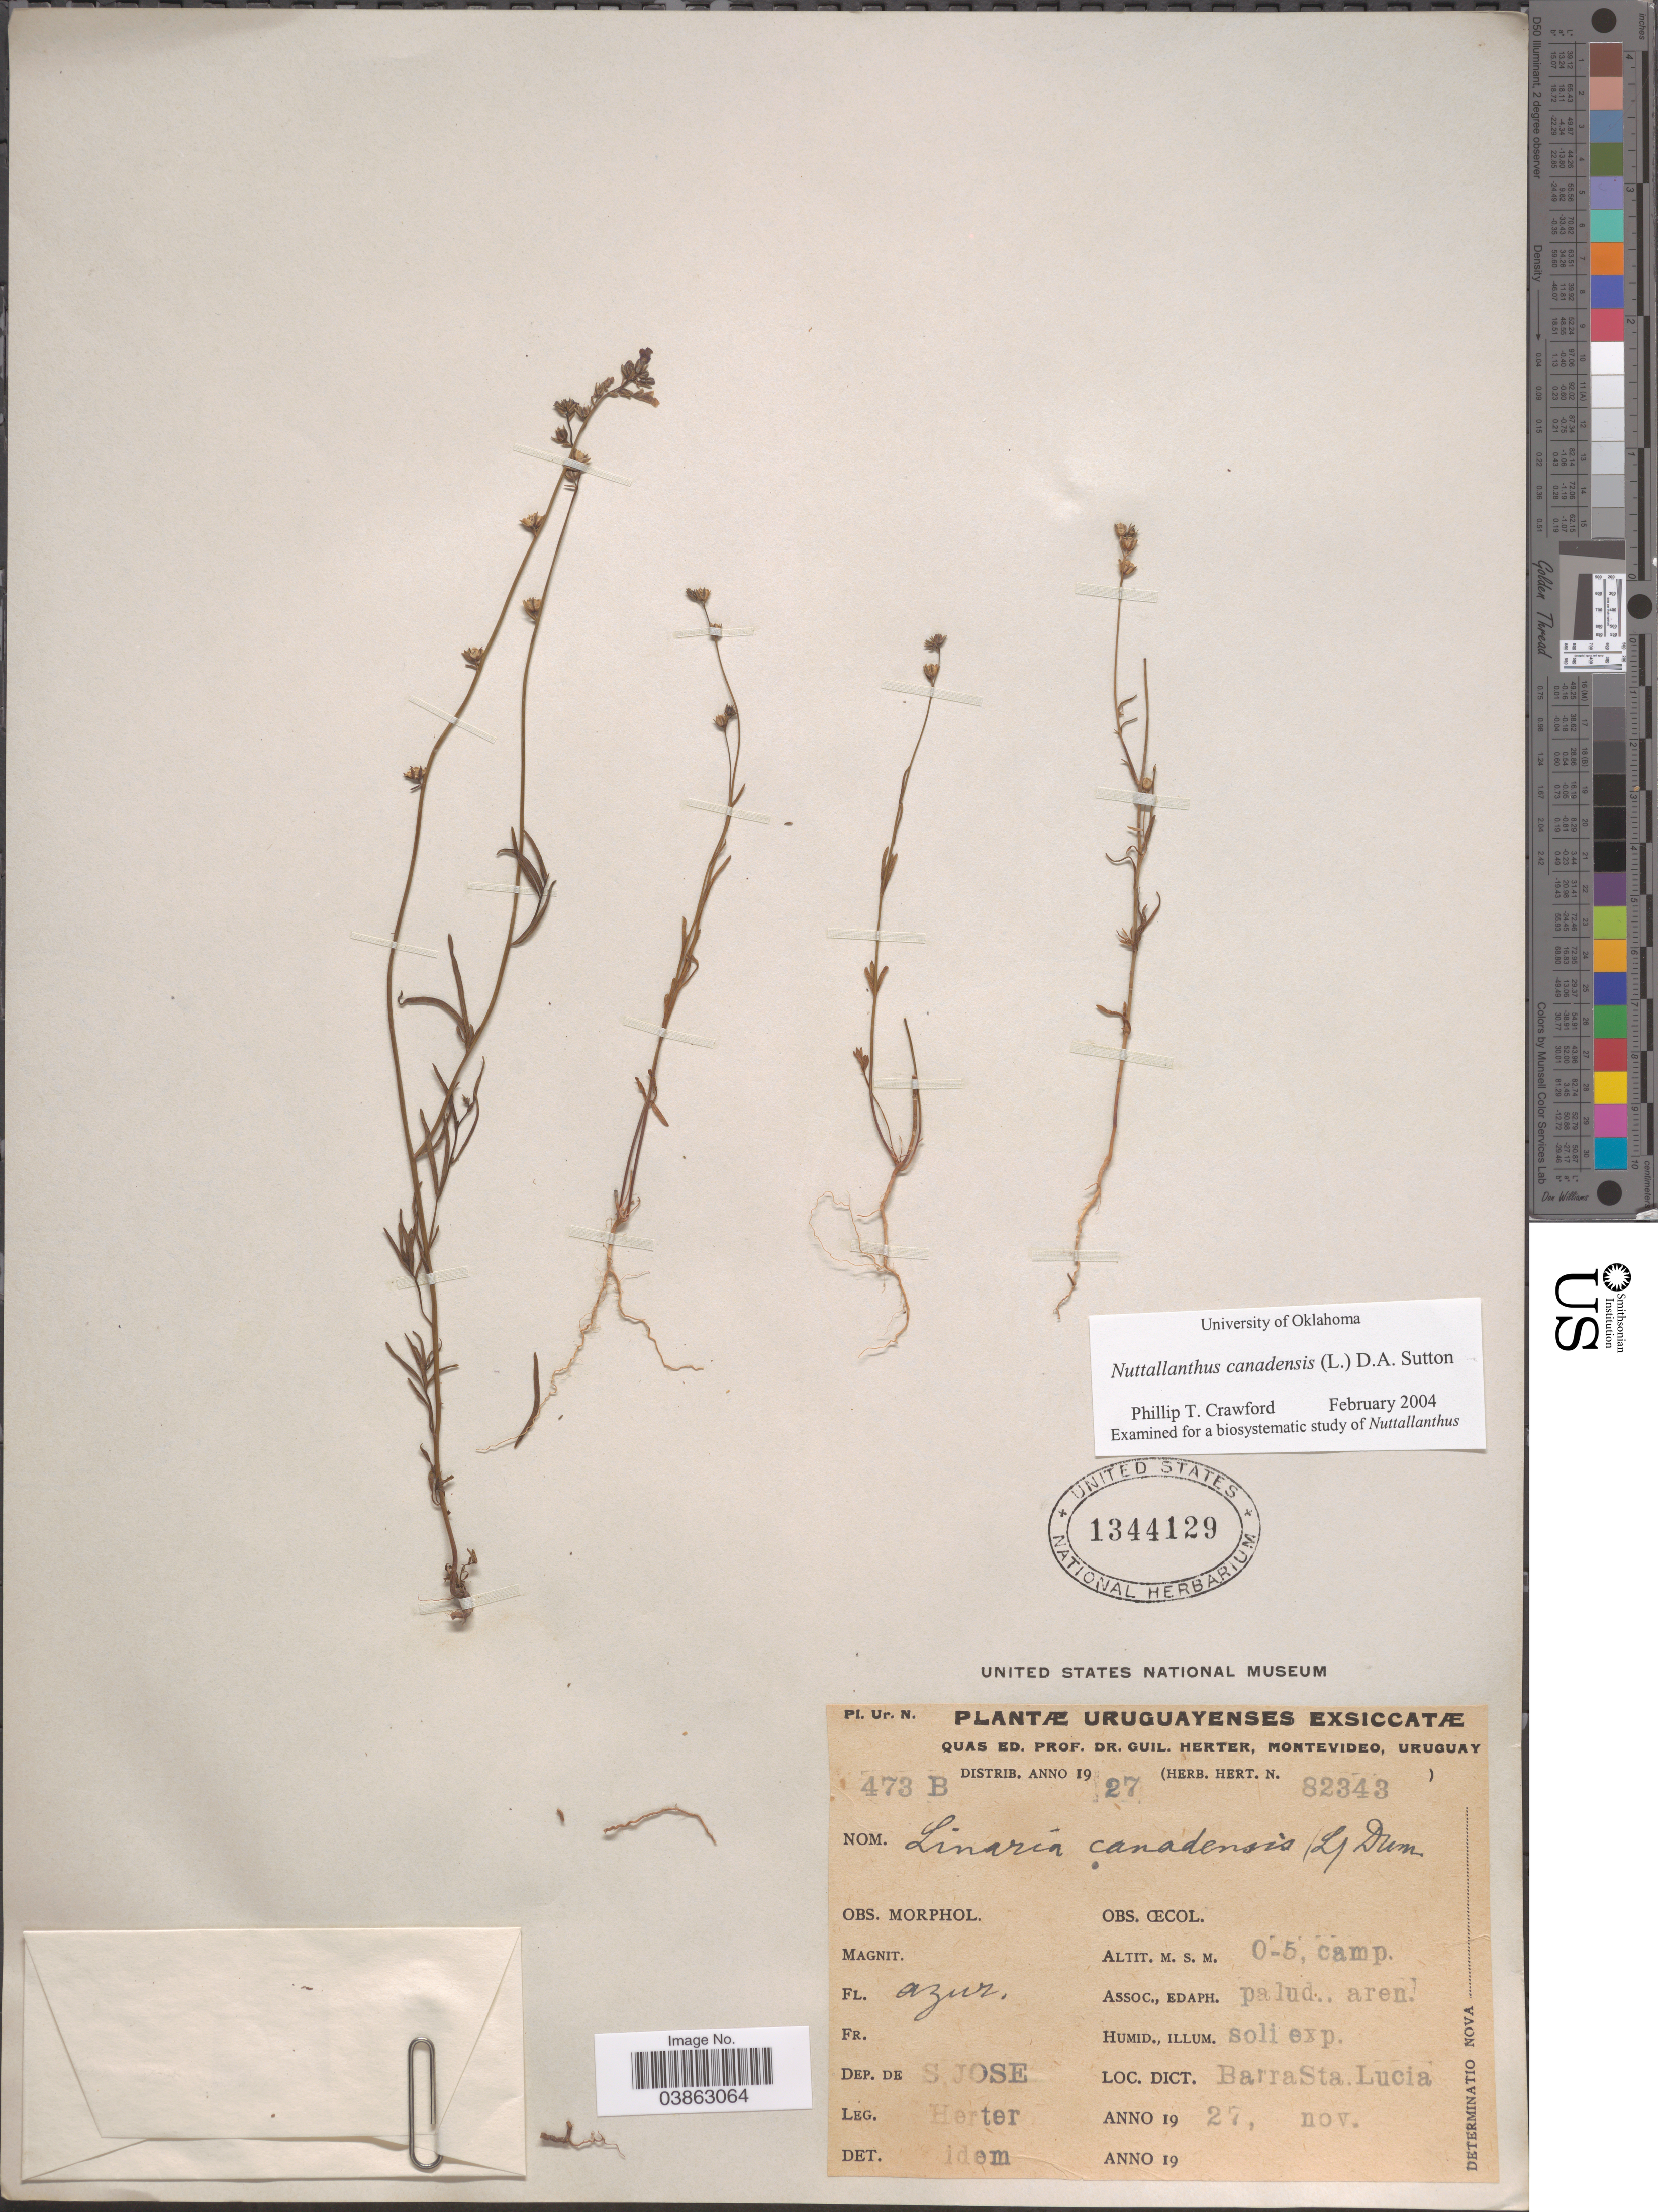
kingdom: Plantae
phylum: Tracheophyta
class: Magnoliopsida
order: Lamiales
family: Plantaginaceae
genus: Linaria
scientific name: Linaria canadensis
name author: (L.) Dum. Cours.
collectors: G. Herter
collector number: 473 B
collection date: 1927-11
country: Uruguay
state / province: San Jose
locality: Dep. de S. Jose. Dict. BarraSta. Lucia.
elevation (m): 0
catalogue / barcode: US 1344129